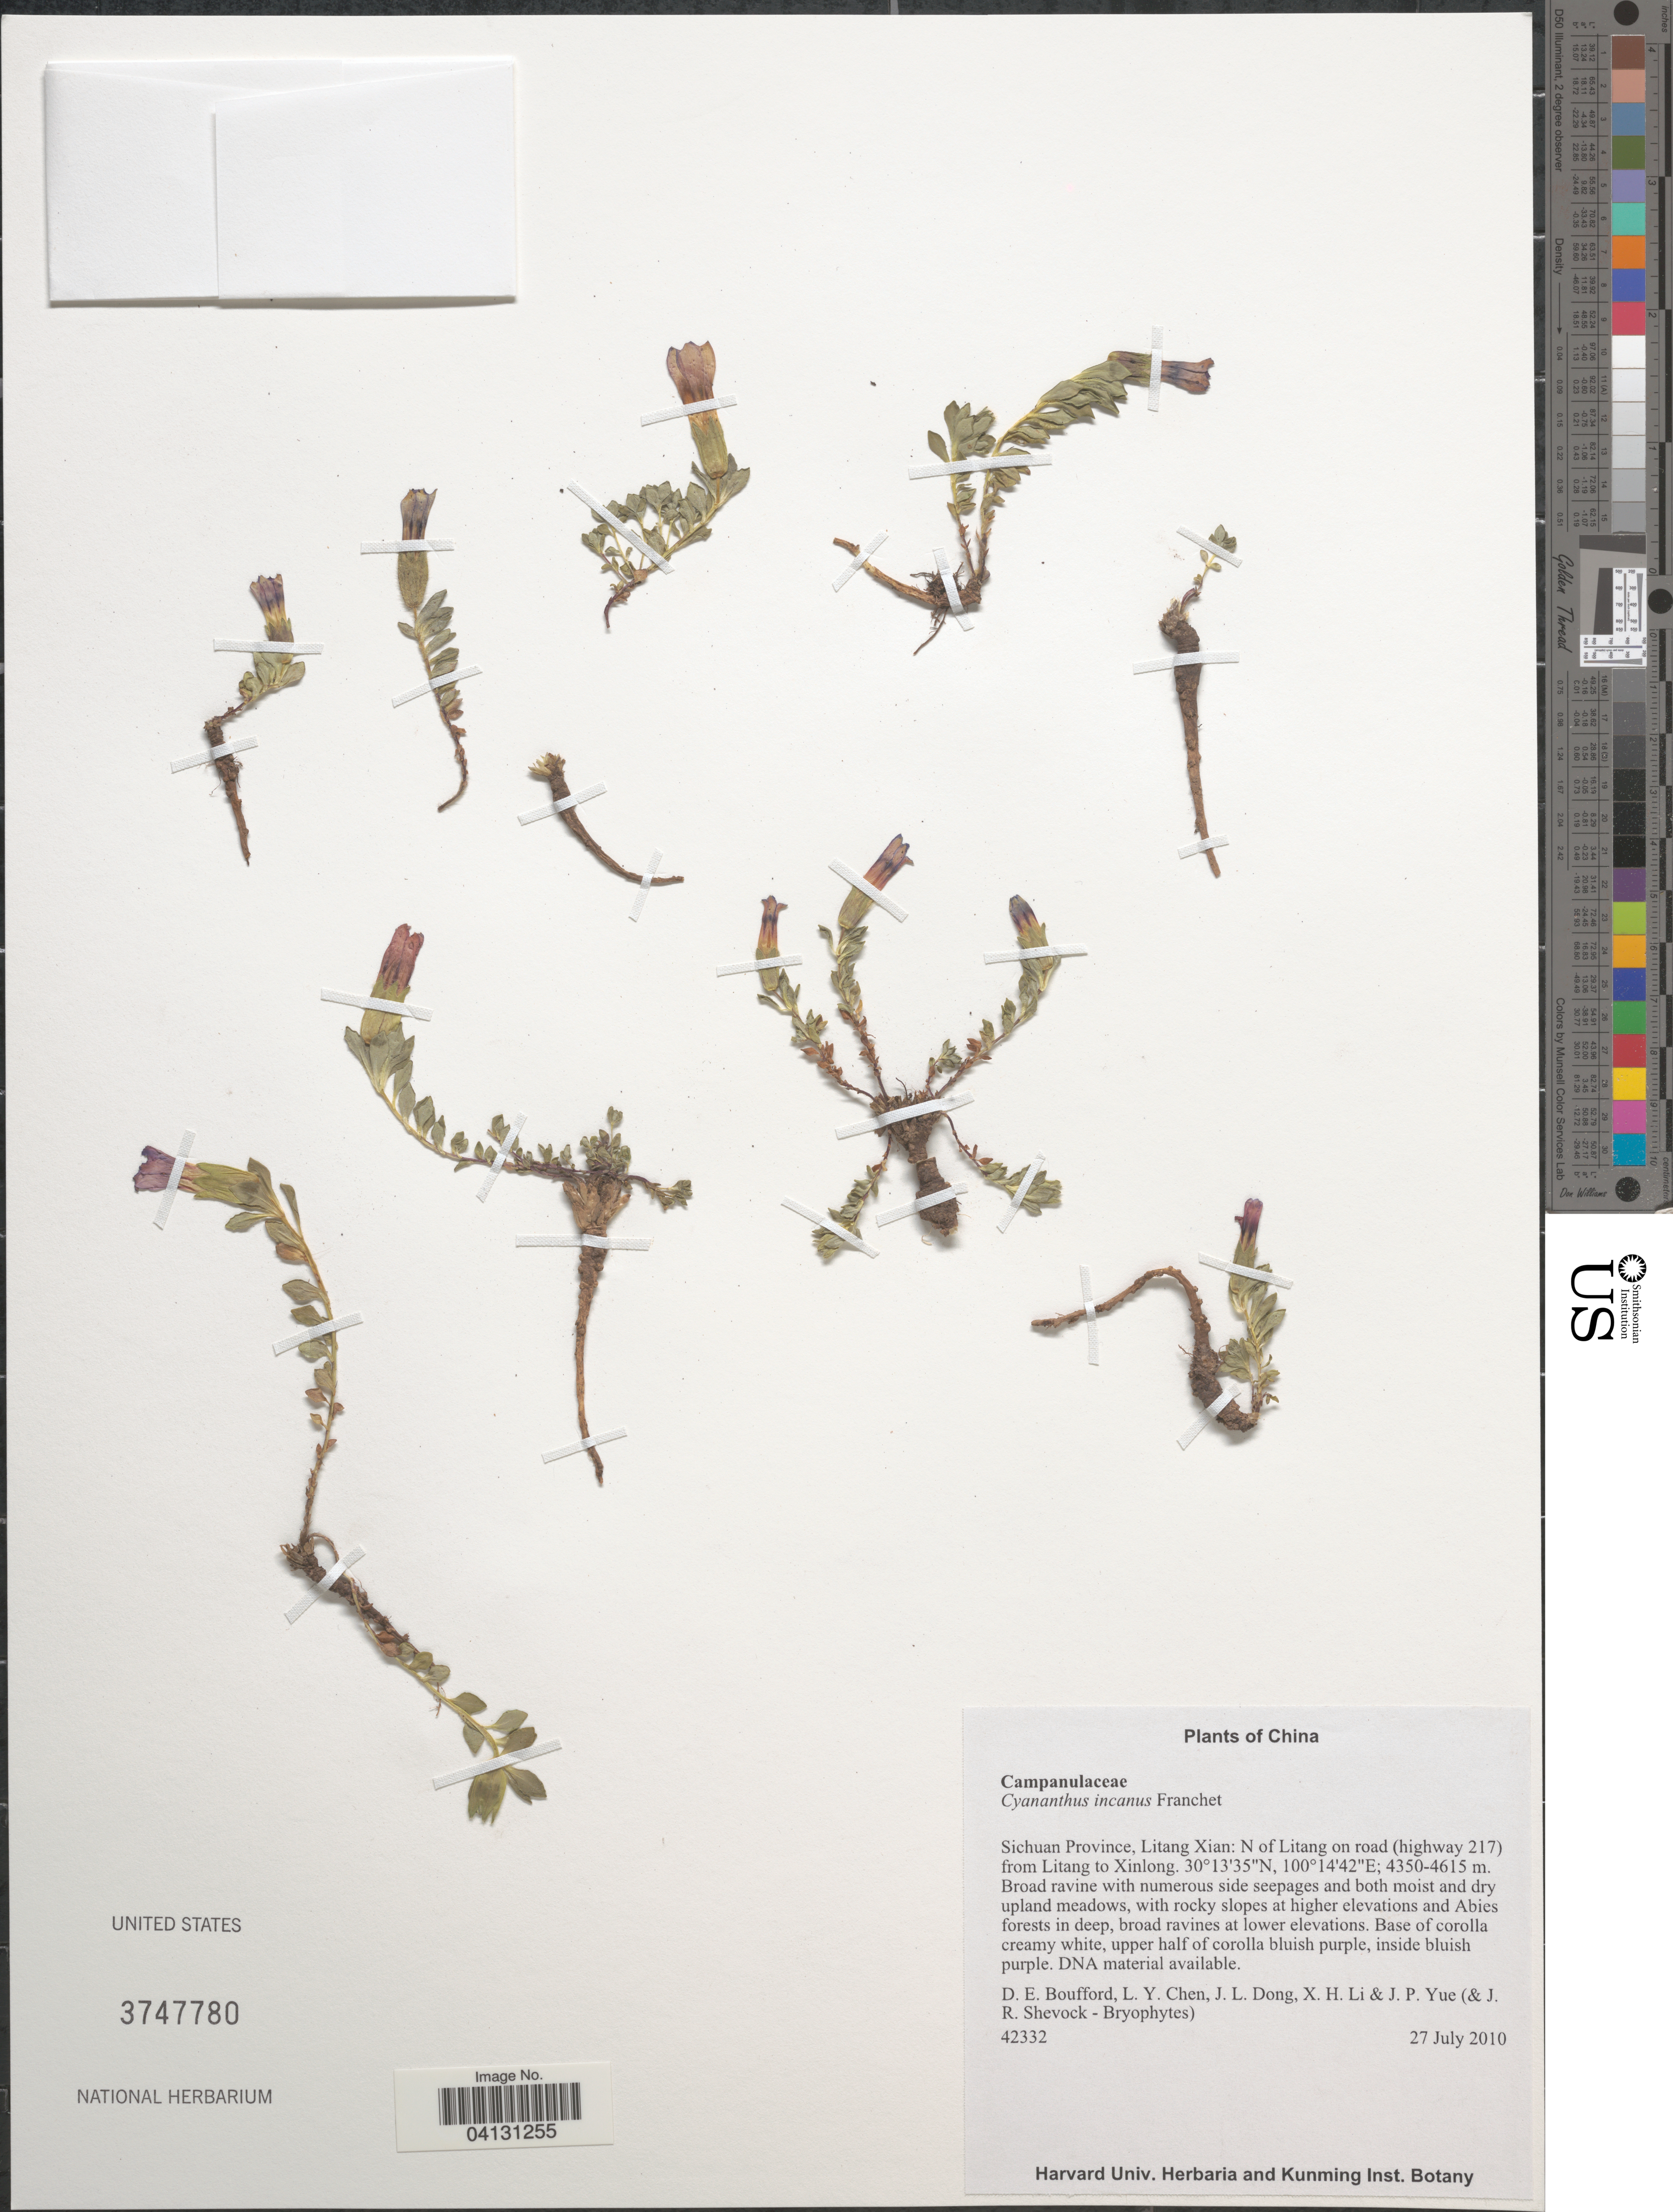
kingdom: Plantae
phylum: Tracheophyta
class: Magnoliopsida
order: Asterales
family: Campanulaceae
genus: Cyananthus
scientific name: Cyananthus incanus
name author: Hook. f. & Thomson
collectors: D. E. Boufford, L. Chen, J. Dong, X. Li & et al.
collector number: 42332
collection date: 2010-07-27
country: China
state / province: Sichuan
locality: Litang Xian: N of Litang on road (highway 217) from Litang to Xinlong.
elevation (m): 4350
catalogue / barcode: US 3747780